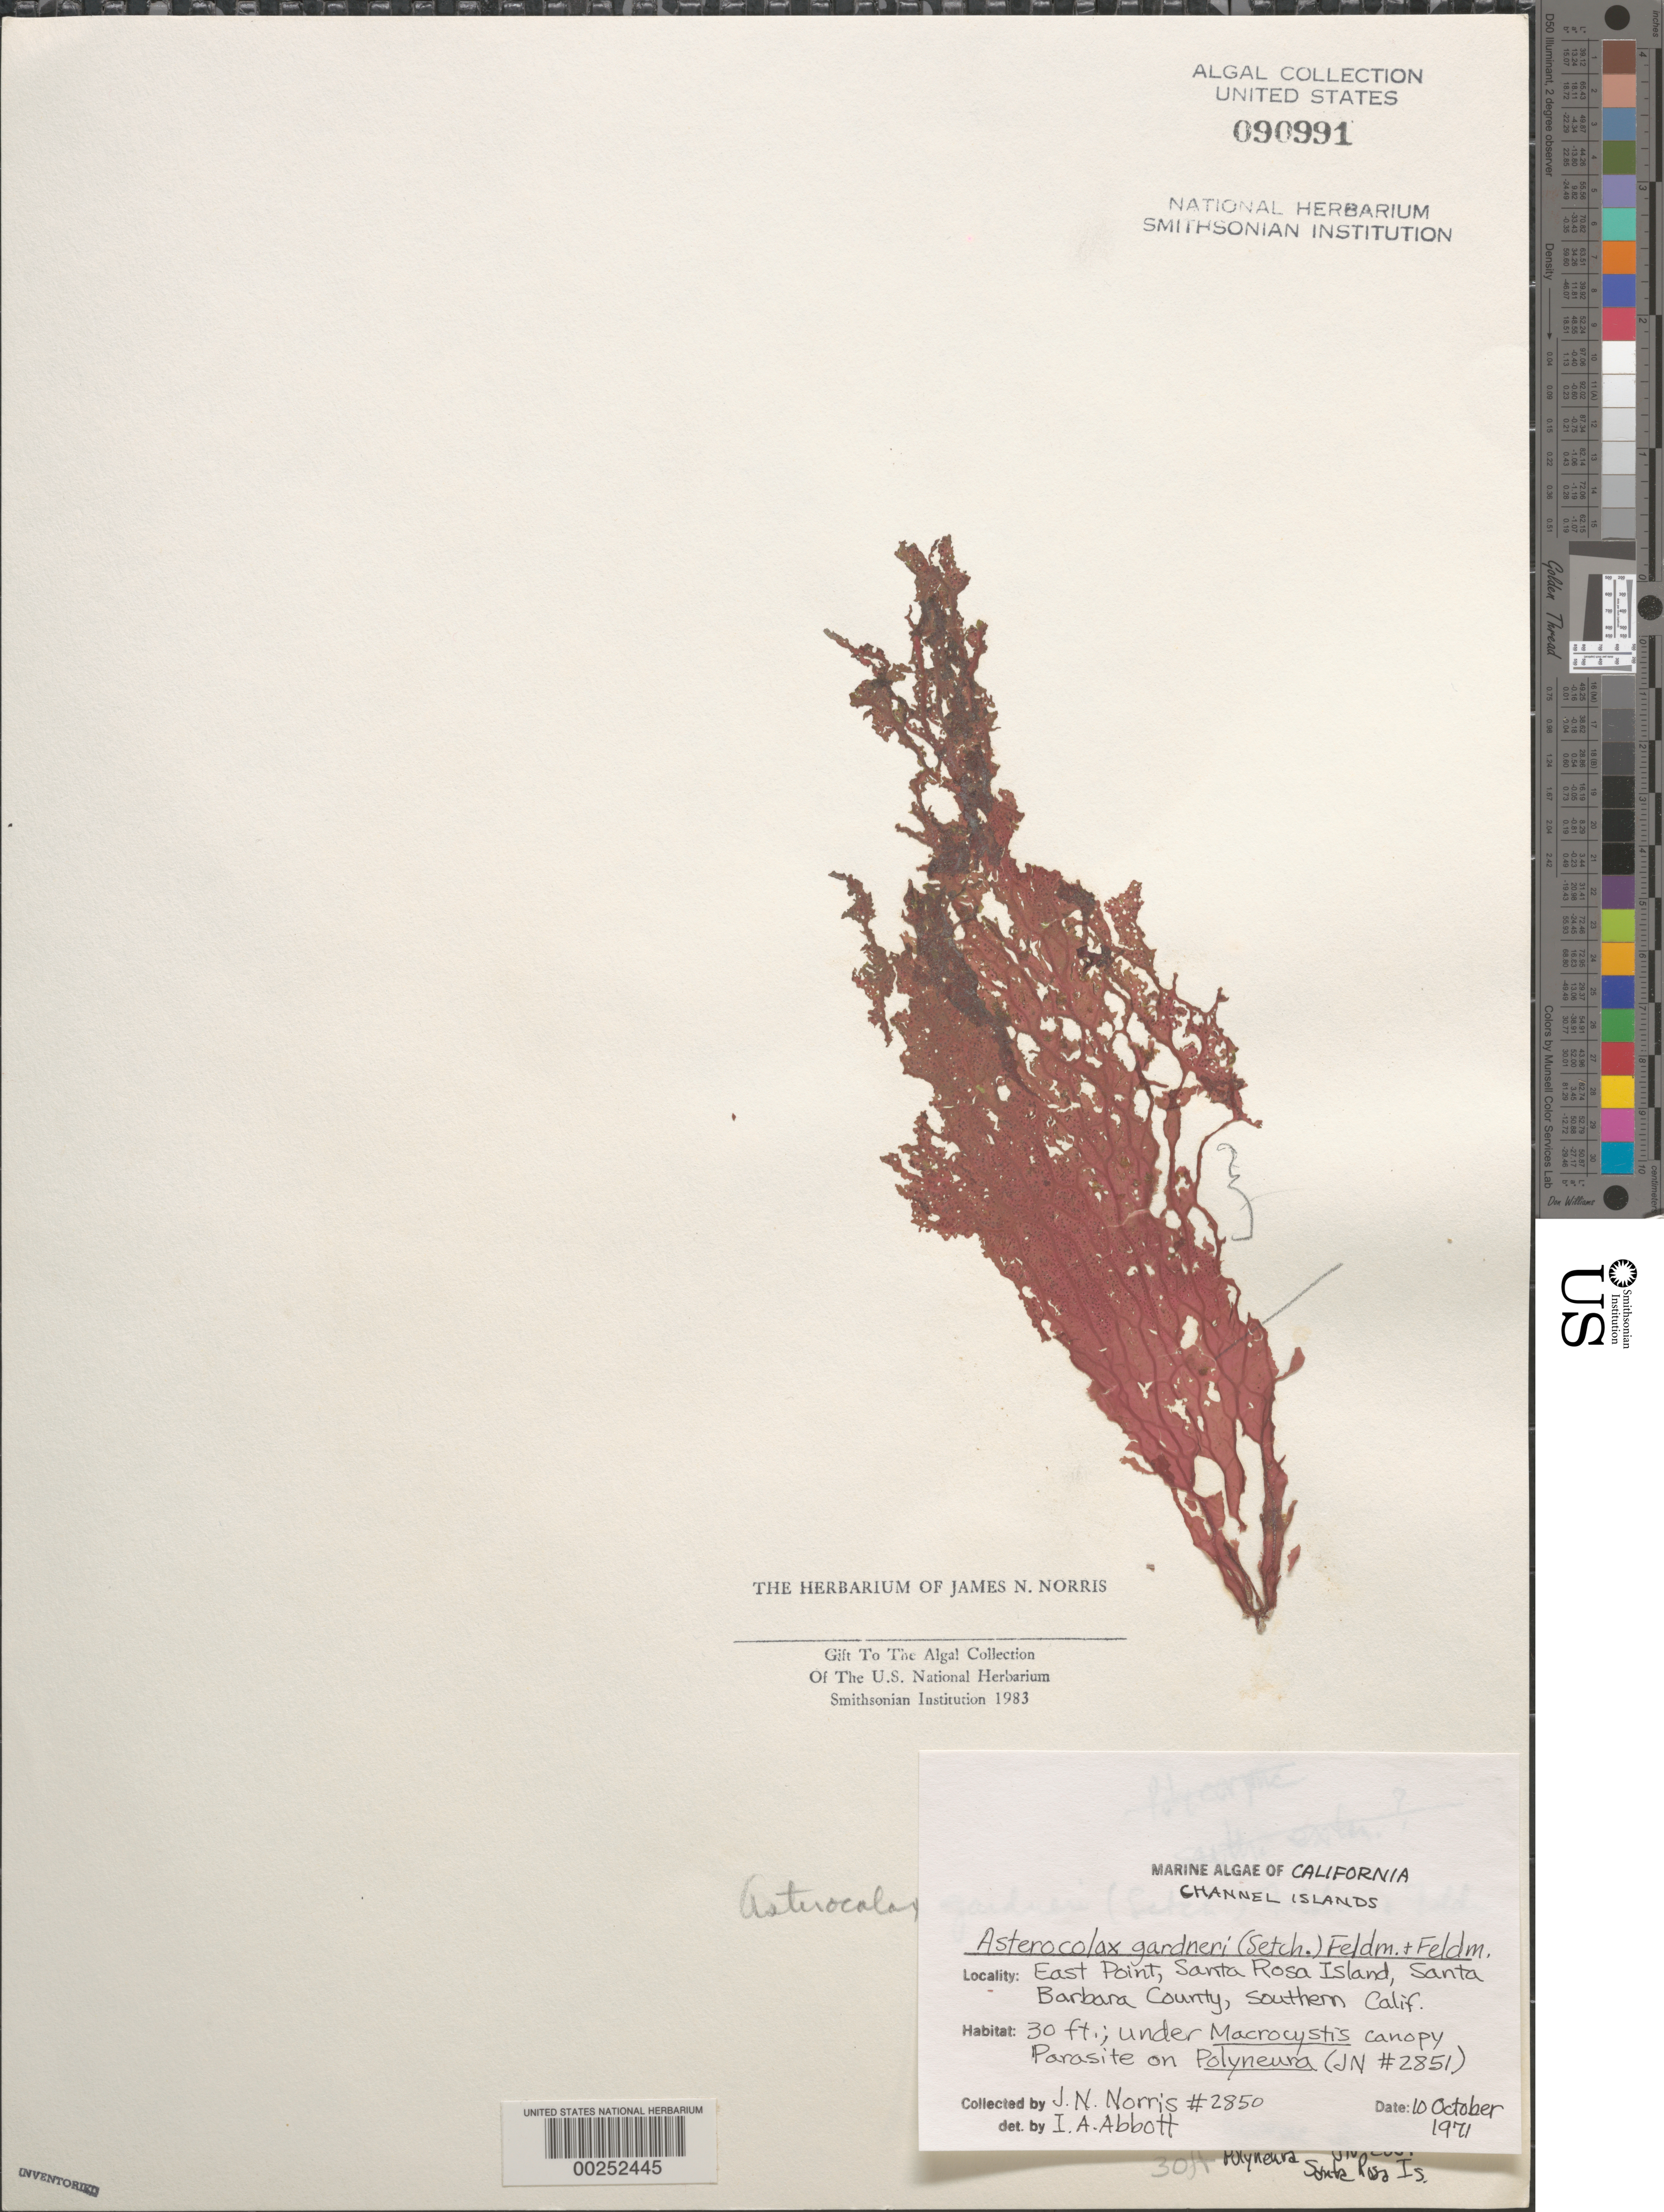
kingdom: Plantae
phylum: Rhodophyta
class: Florideophyceae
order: Ceramiales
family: Delesseriaceae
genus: Phycodrys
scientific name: Phycodrys gardneri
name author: (Setchell) Freese & C.E. Lane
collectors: J. N. Norris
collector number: JN-2850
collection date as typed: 10 Oct 1971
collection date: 1971-10-10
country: United States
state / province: California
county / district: Santa Barbara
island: Santa Rosa Island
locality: East Point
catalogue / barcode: US 90991